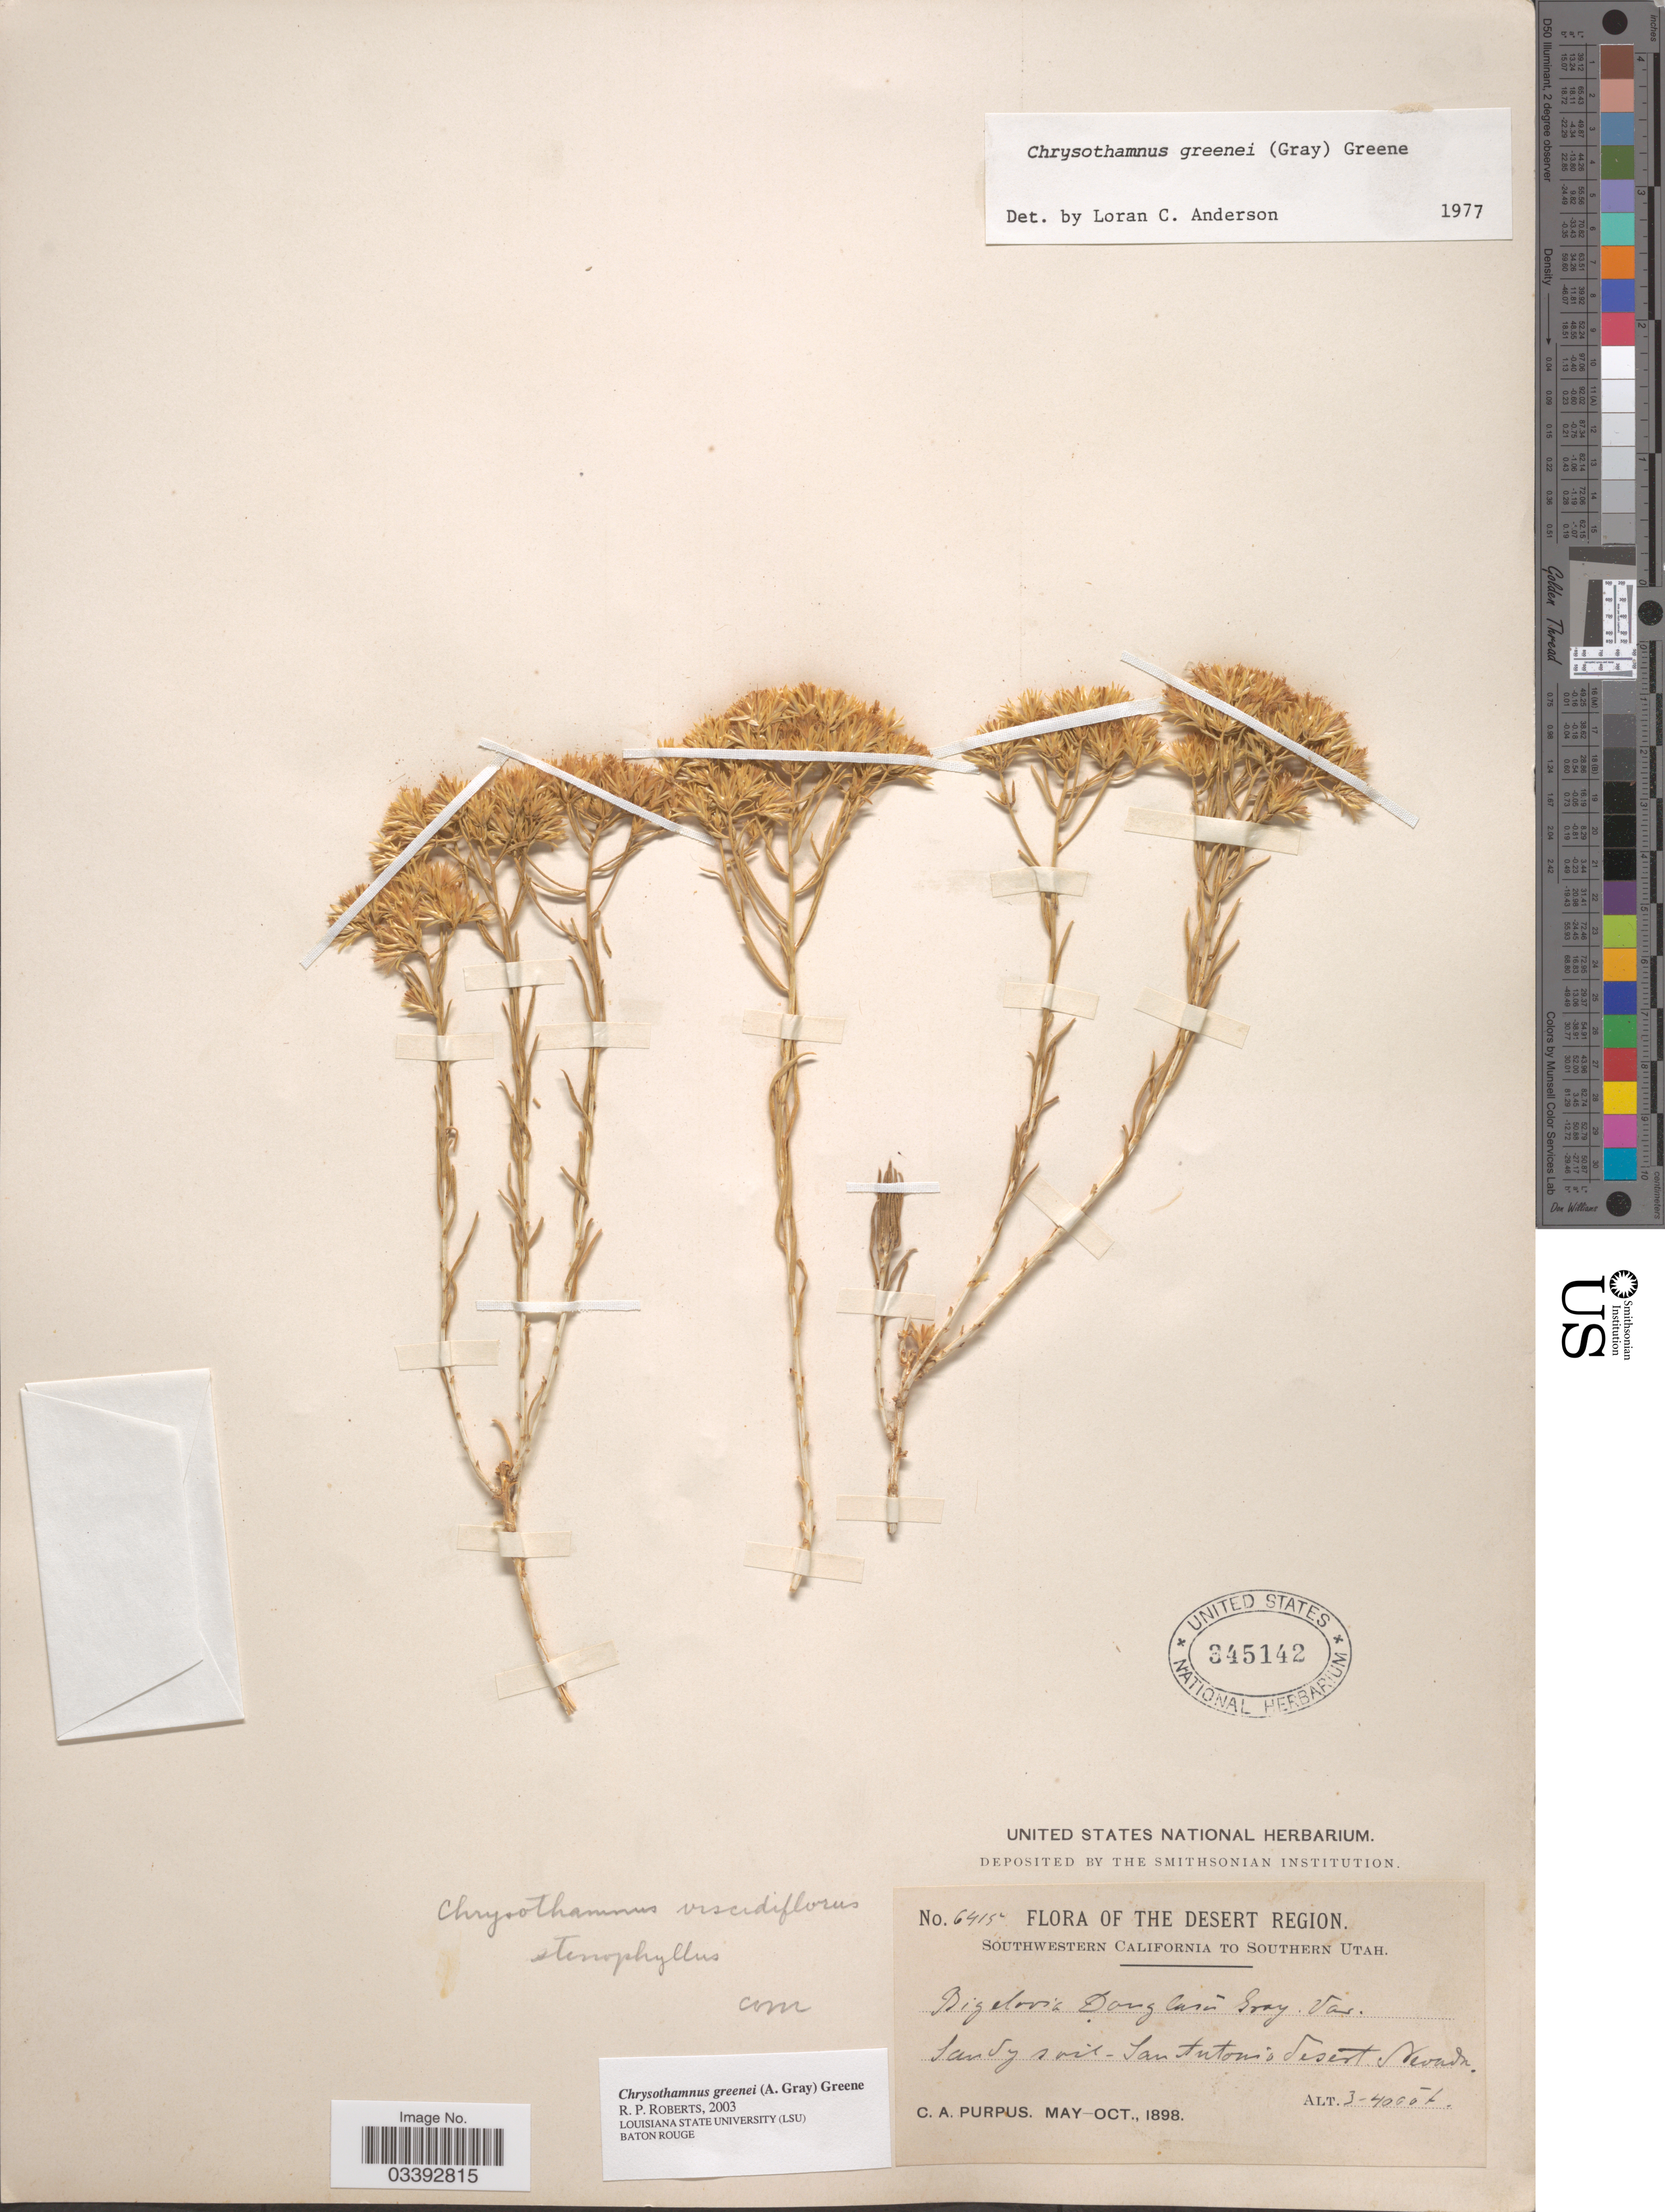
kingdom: Plantae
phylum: Tracheophyta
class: Magnoliopsida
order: Asterales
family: Asteraceae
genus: Chrysothamnus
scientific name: Chrysothamnus greenei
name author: (A. Gray) Greene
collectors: C. A. Purpus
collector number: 6415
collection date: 1898-05/1898-10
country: United States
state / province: Nevada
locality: The Desert Region, Southwestern California to Southern Utah. San Antonio's desert.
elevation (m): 914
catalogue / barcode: US 345142